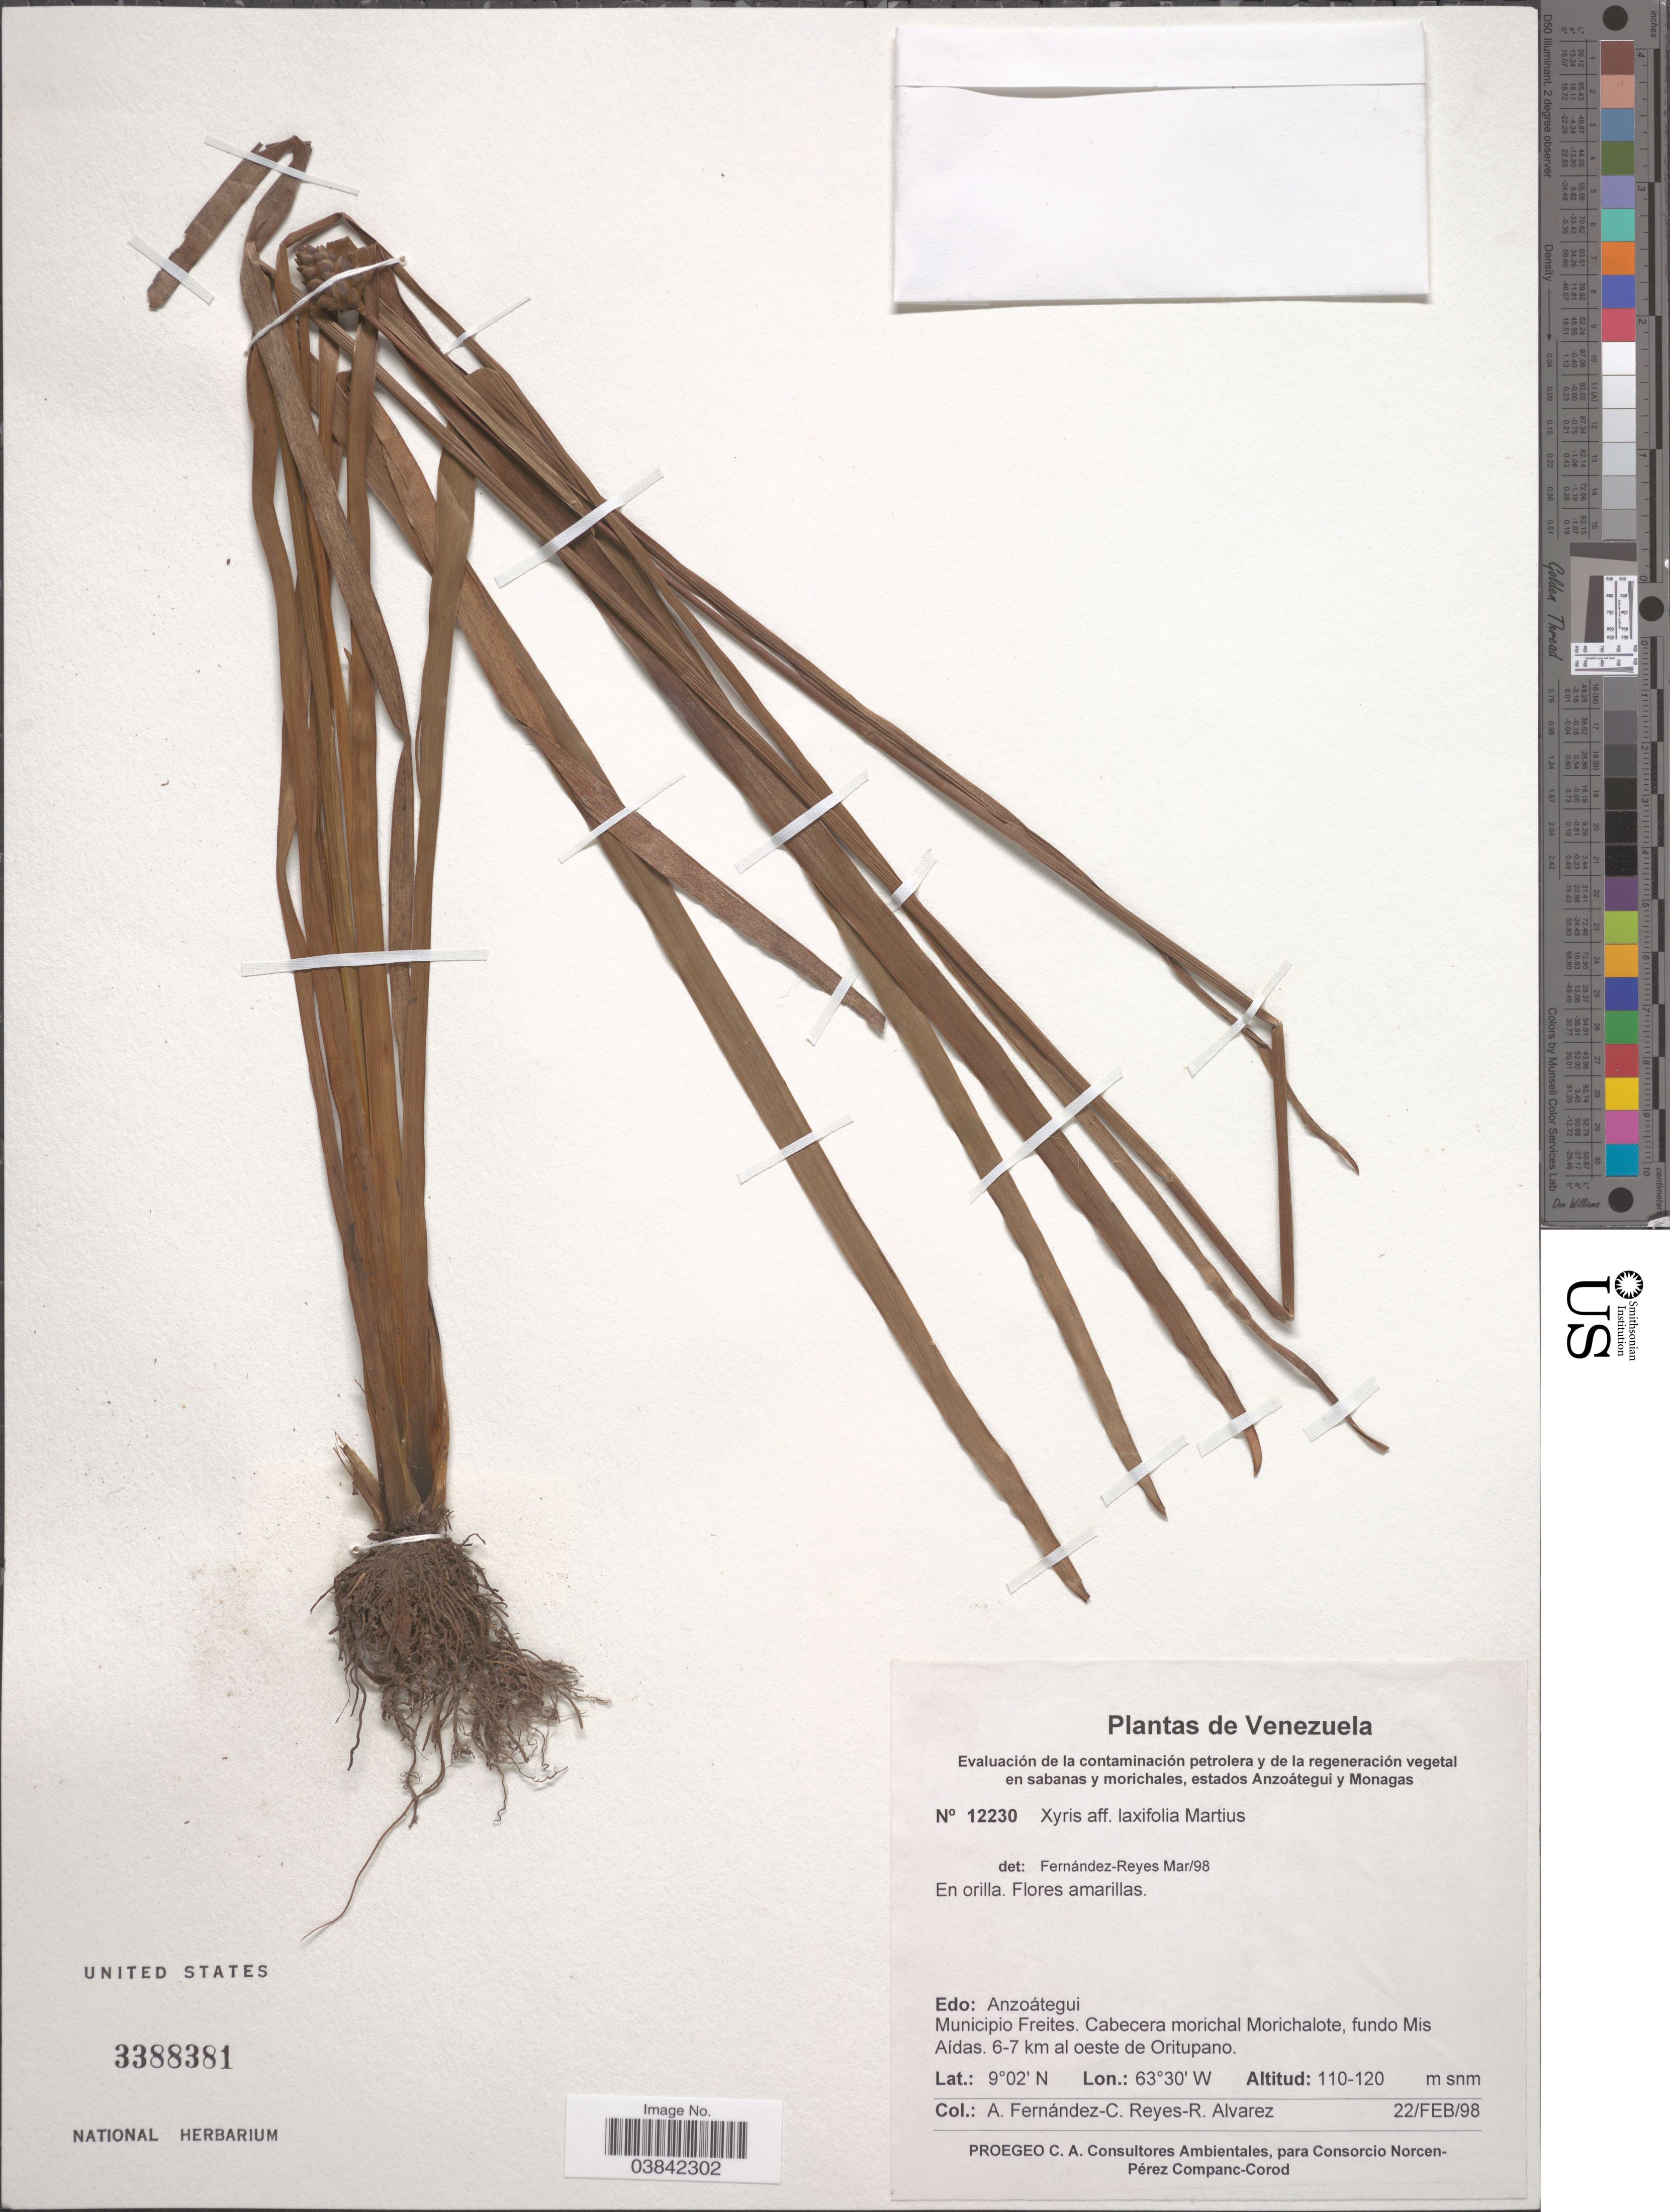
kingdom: Plantae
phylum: Tracheophyta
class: Liliopsida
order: Poales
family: Xyridaceae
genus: Xyris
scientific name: Xyris laxifolia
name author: Mart.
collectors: Á. Fernández, C. Reyes & R. Álvarez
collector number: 12230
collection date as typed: Transcribed d/m/y: 22/2/98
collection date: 1998-02-22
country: Venezuela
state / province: Anzoategui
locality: Municipio Freites. Cabecera morichal Morichalote, fundo Mis Aídas. 6-7 km al Oeste de Oritupano.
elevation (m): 110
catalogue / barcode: US 3388381